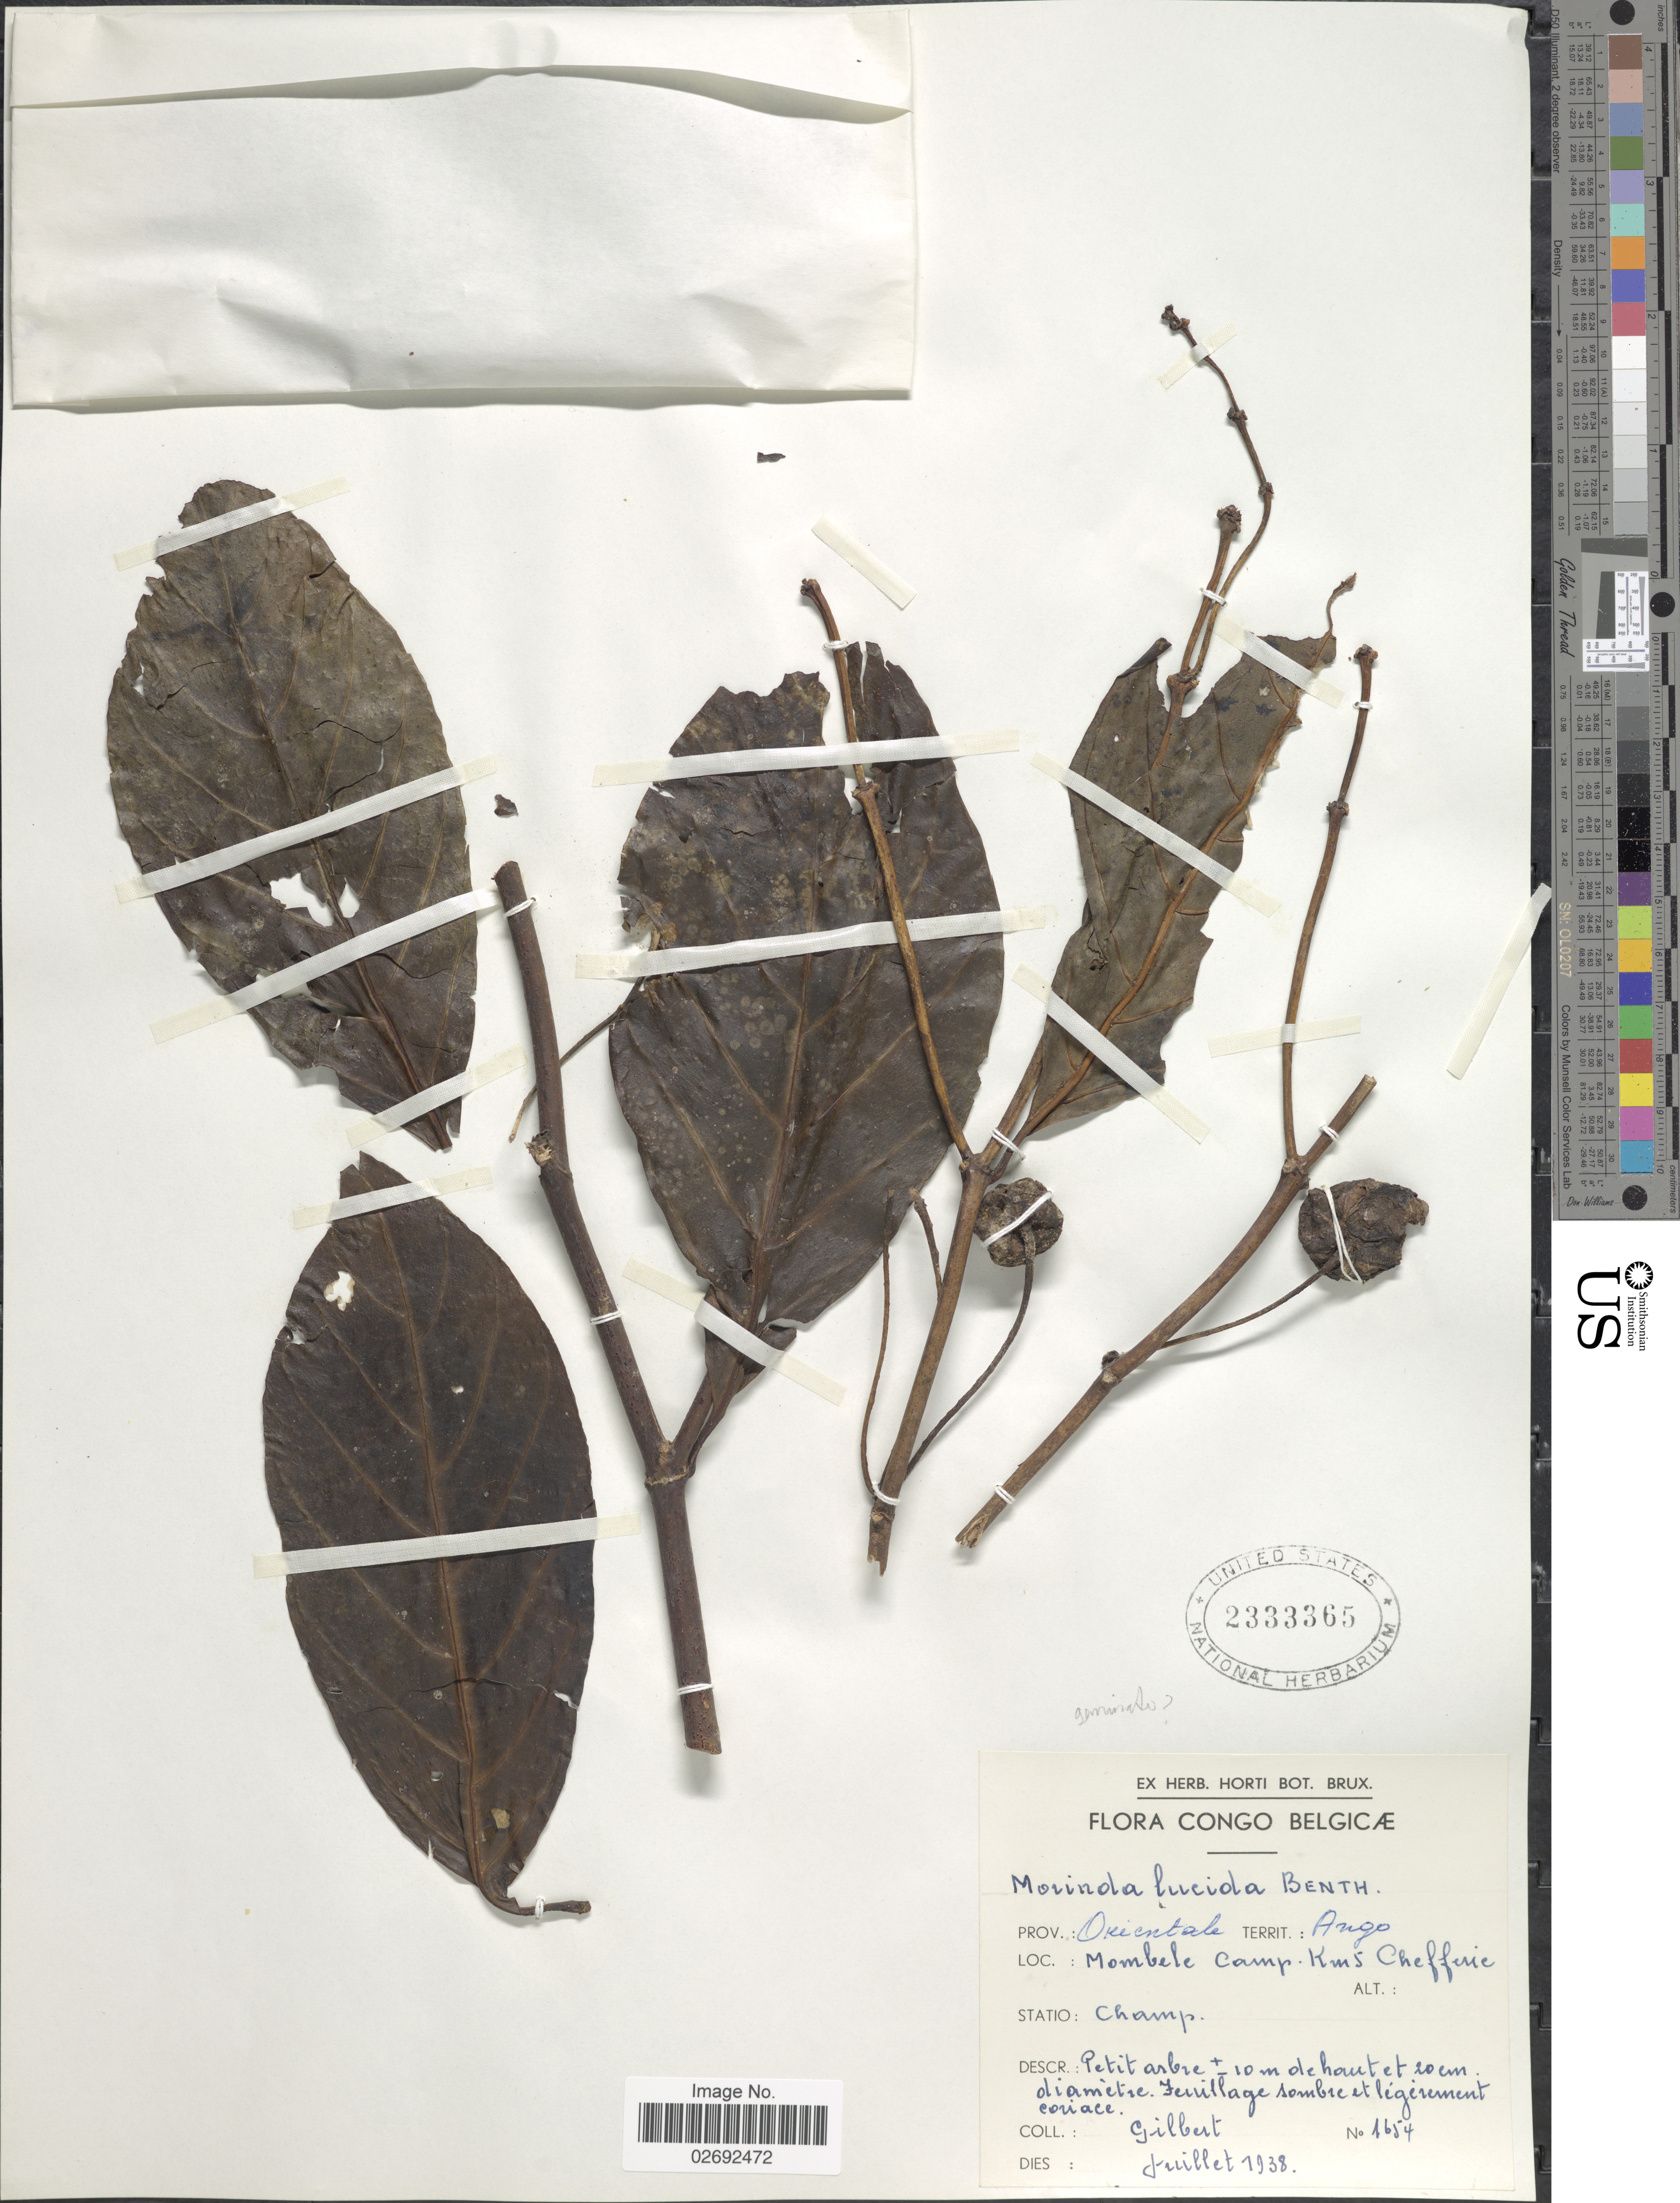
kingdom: Plantae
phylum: Tracheophyta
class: Magnoliopsida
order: Gentianales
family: Rubiaceae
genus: Morinda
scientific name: Morinda lucida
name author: Benth.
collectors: -. Gilbert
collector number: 1654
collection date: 1938-07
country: Congo, Democratic Republic of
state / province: Bas-Uele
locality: Congo Belgicae. Prov.: Orientale, Territ.: Ango, Mombele Camp Km 5 Chefferie.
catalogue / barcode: US 2333365